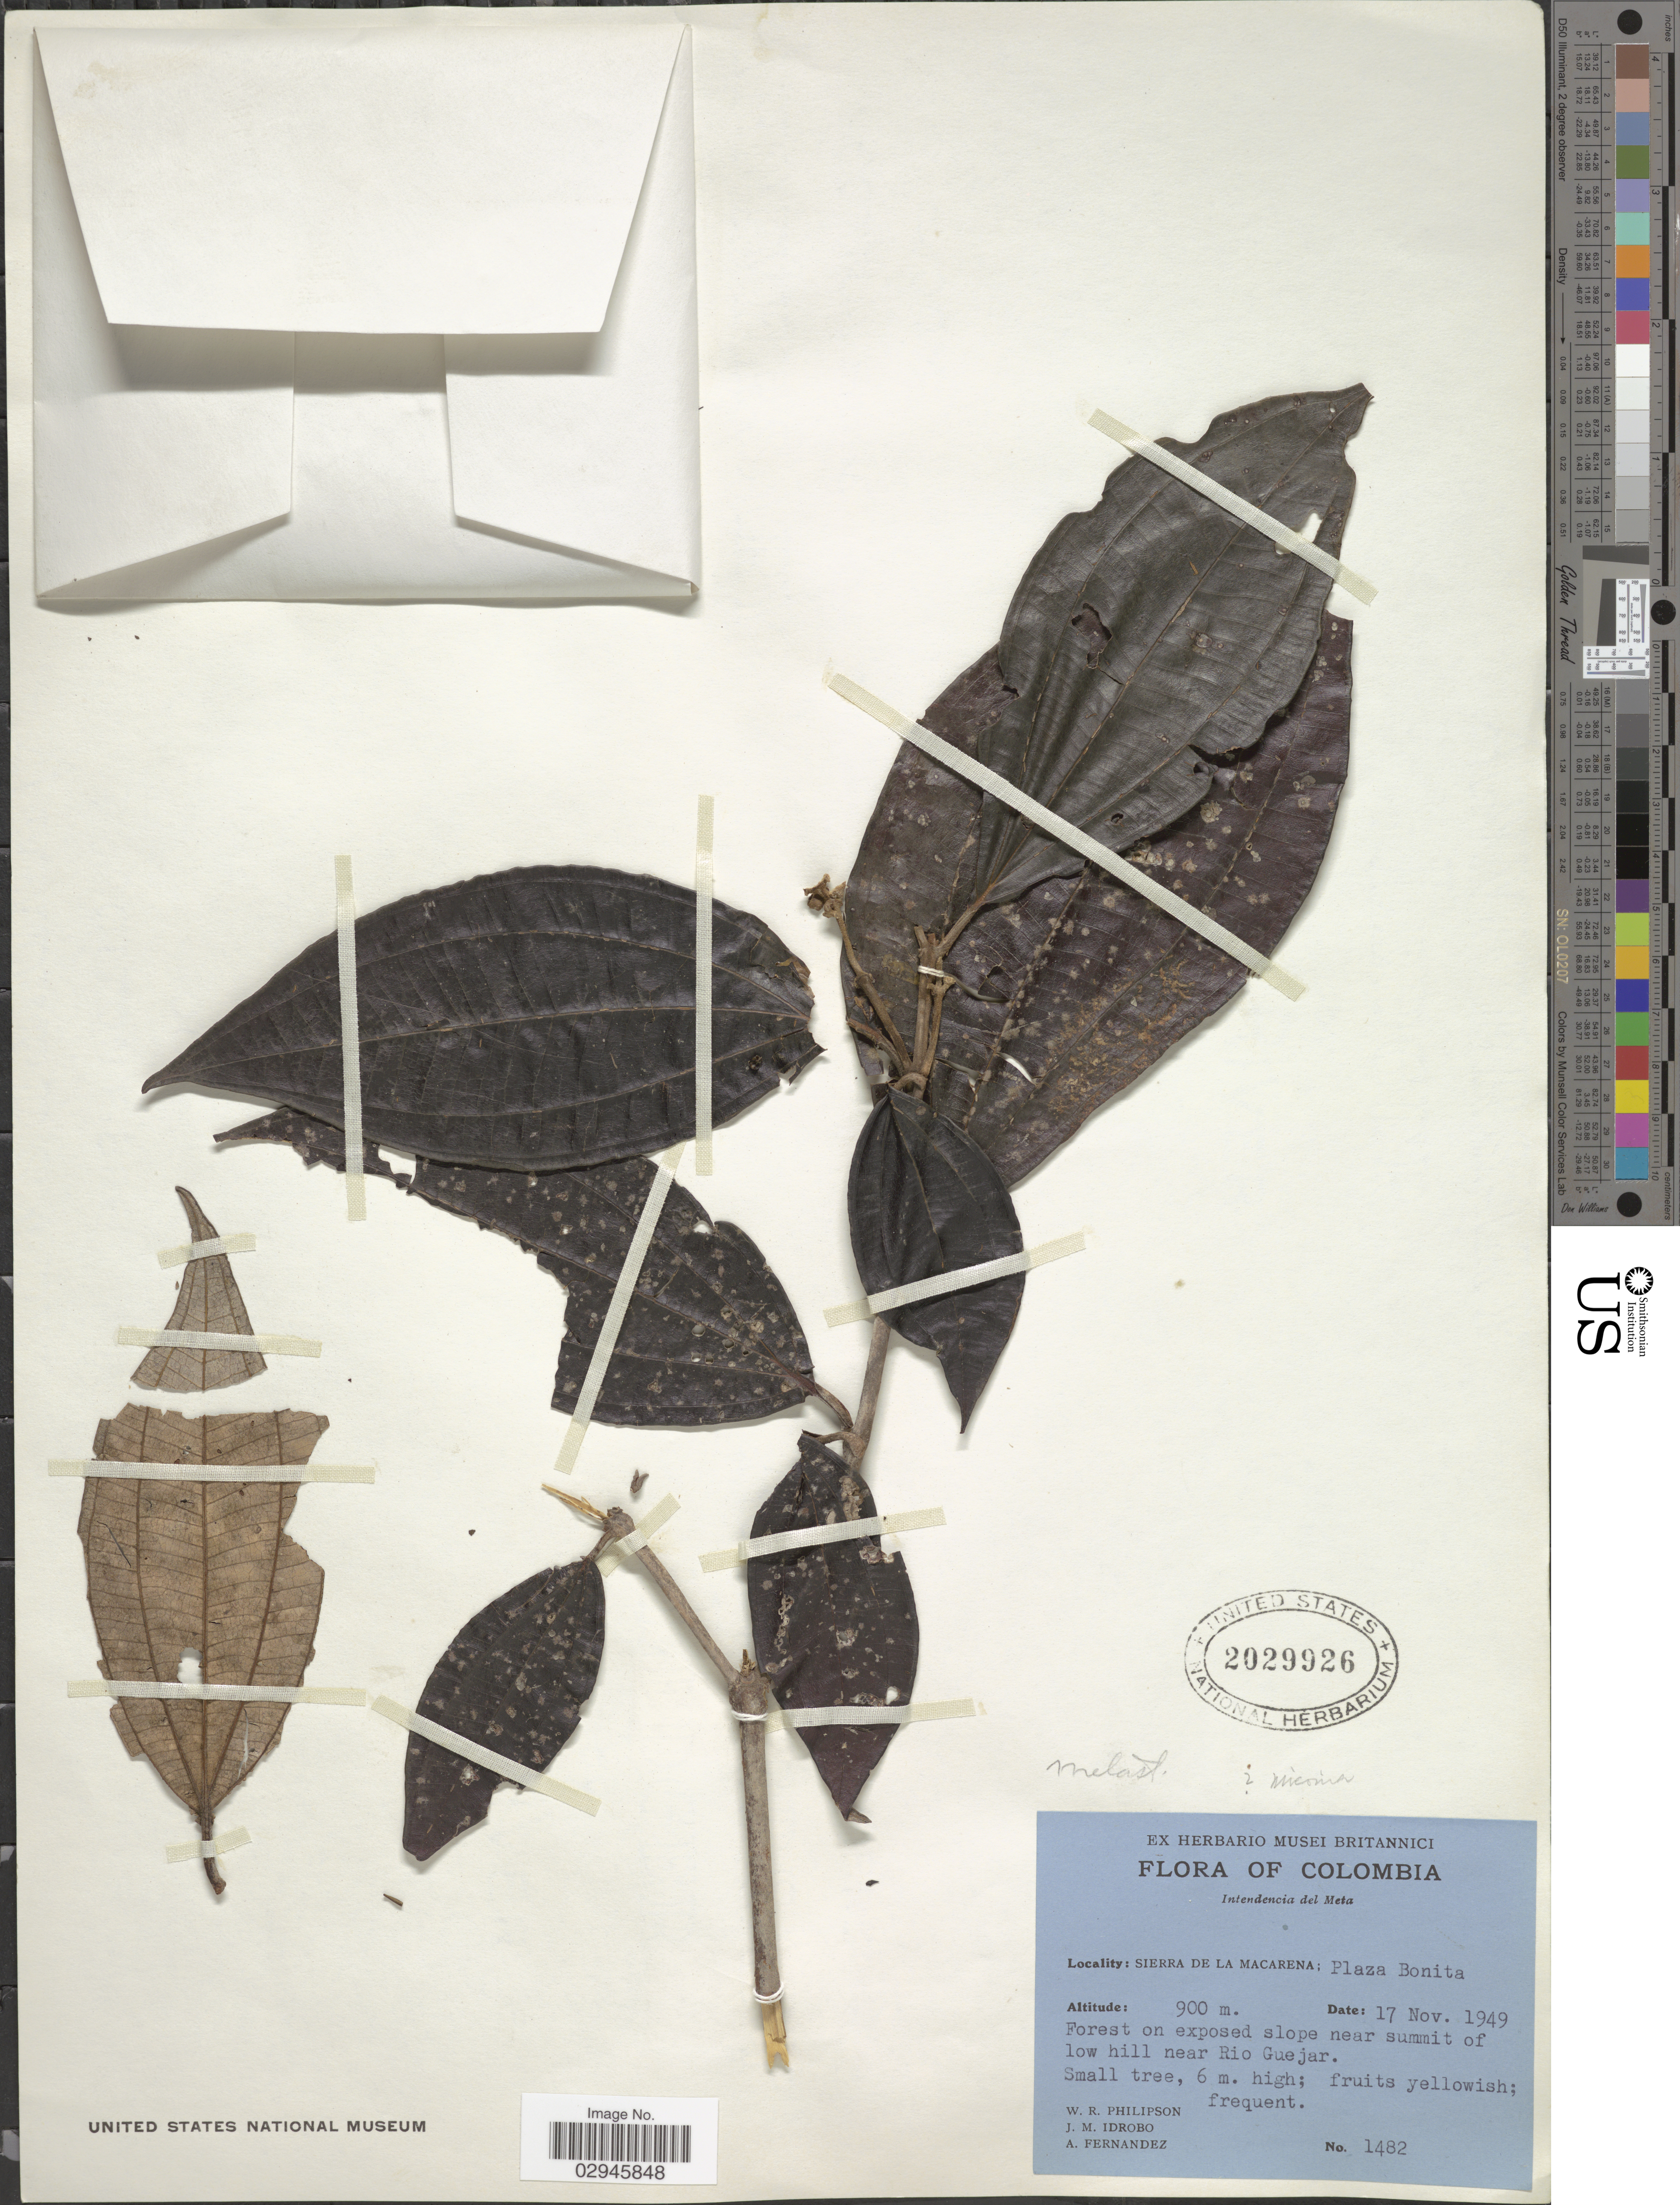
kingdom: Plantae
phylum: Tracheophyta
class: Magnoliopsida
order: Myrtales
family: Melastomataceae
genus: Miconia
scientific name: Miconia sp.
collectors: W. R. Philipson, J. M. Idrobo & A. Fernandez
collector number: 1482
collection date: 1949-11-17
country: Colombia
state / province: Meta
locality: Intendencia del Meta. Sierra de la Macarena; Plaza Bonita. Forest on exposed slope near summit of low hill near Rio Guejar.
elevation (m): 900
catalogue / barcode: US 2029926